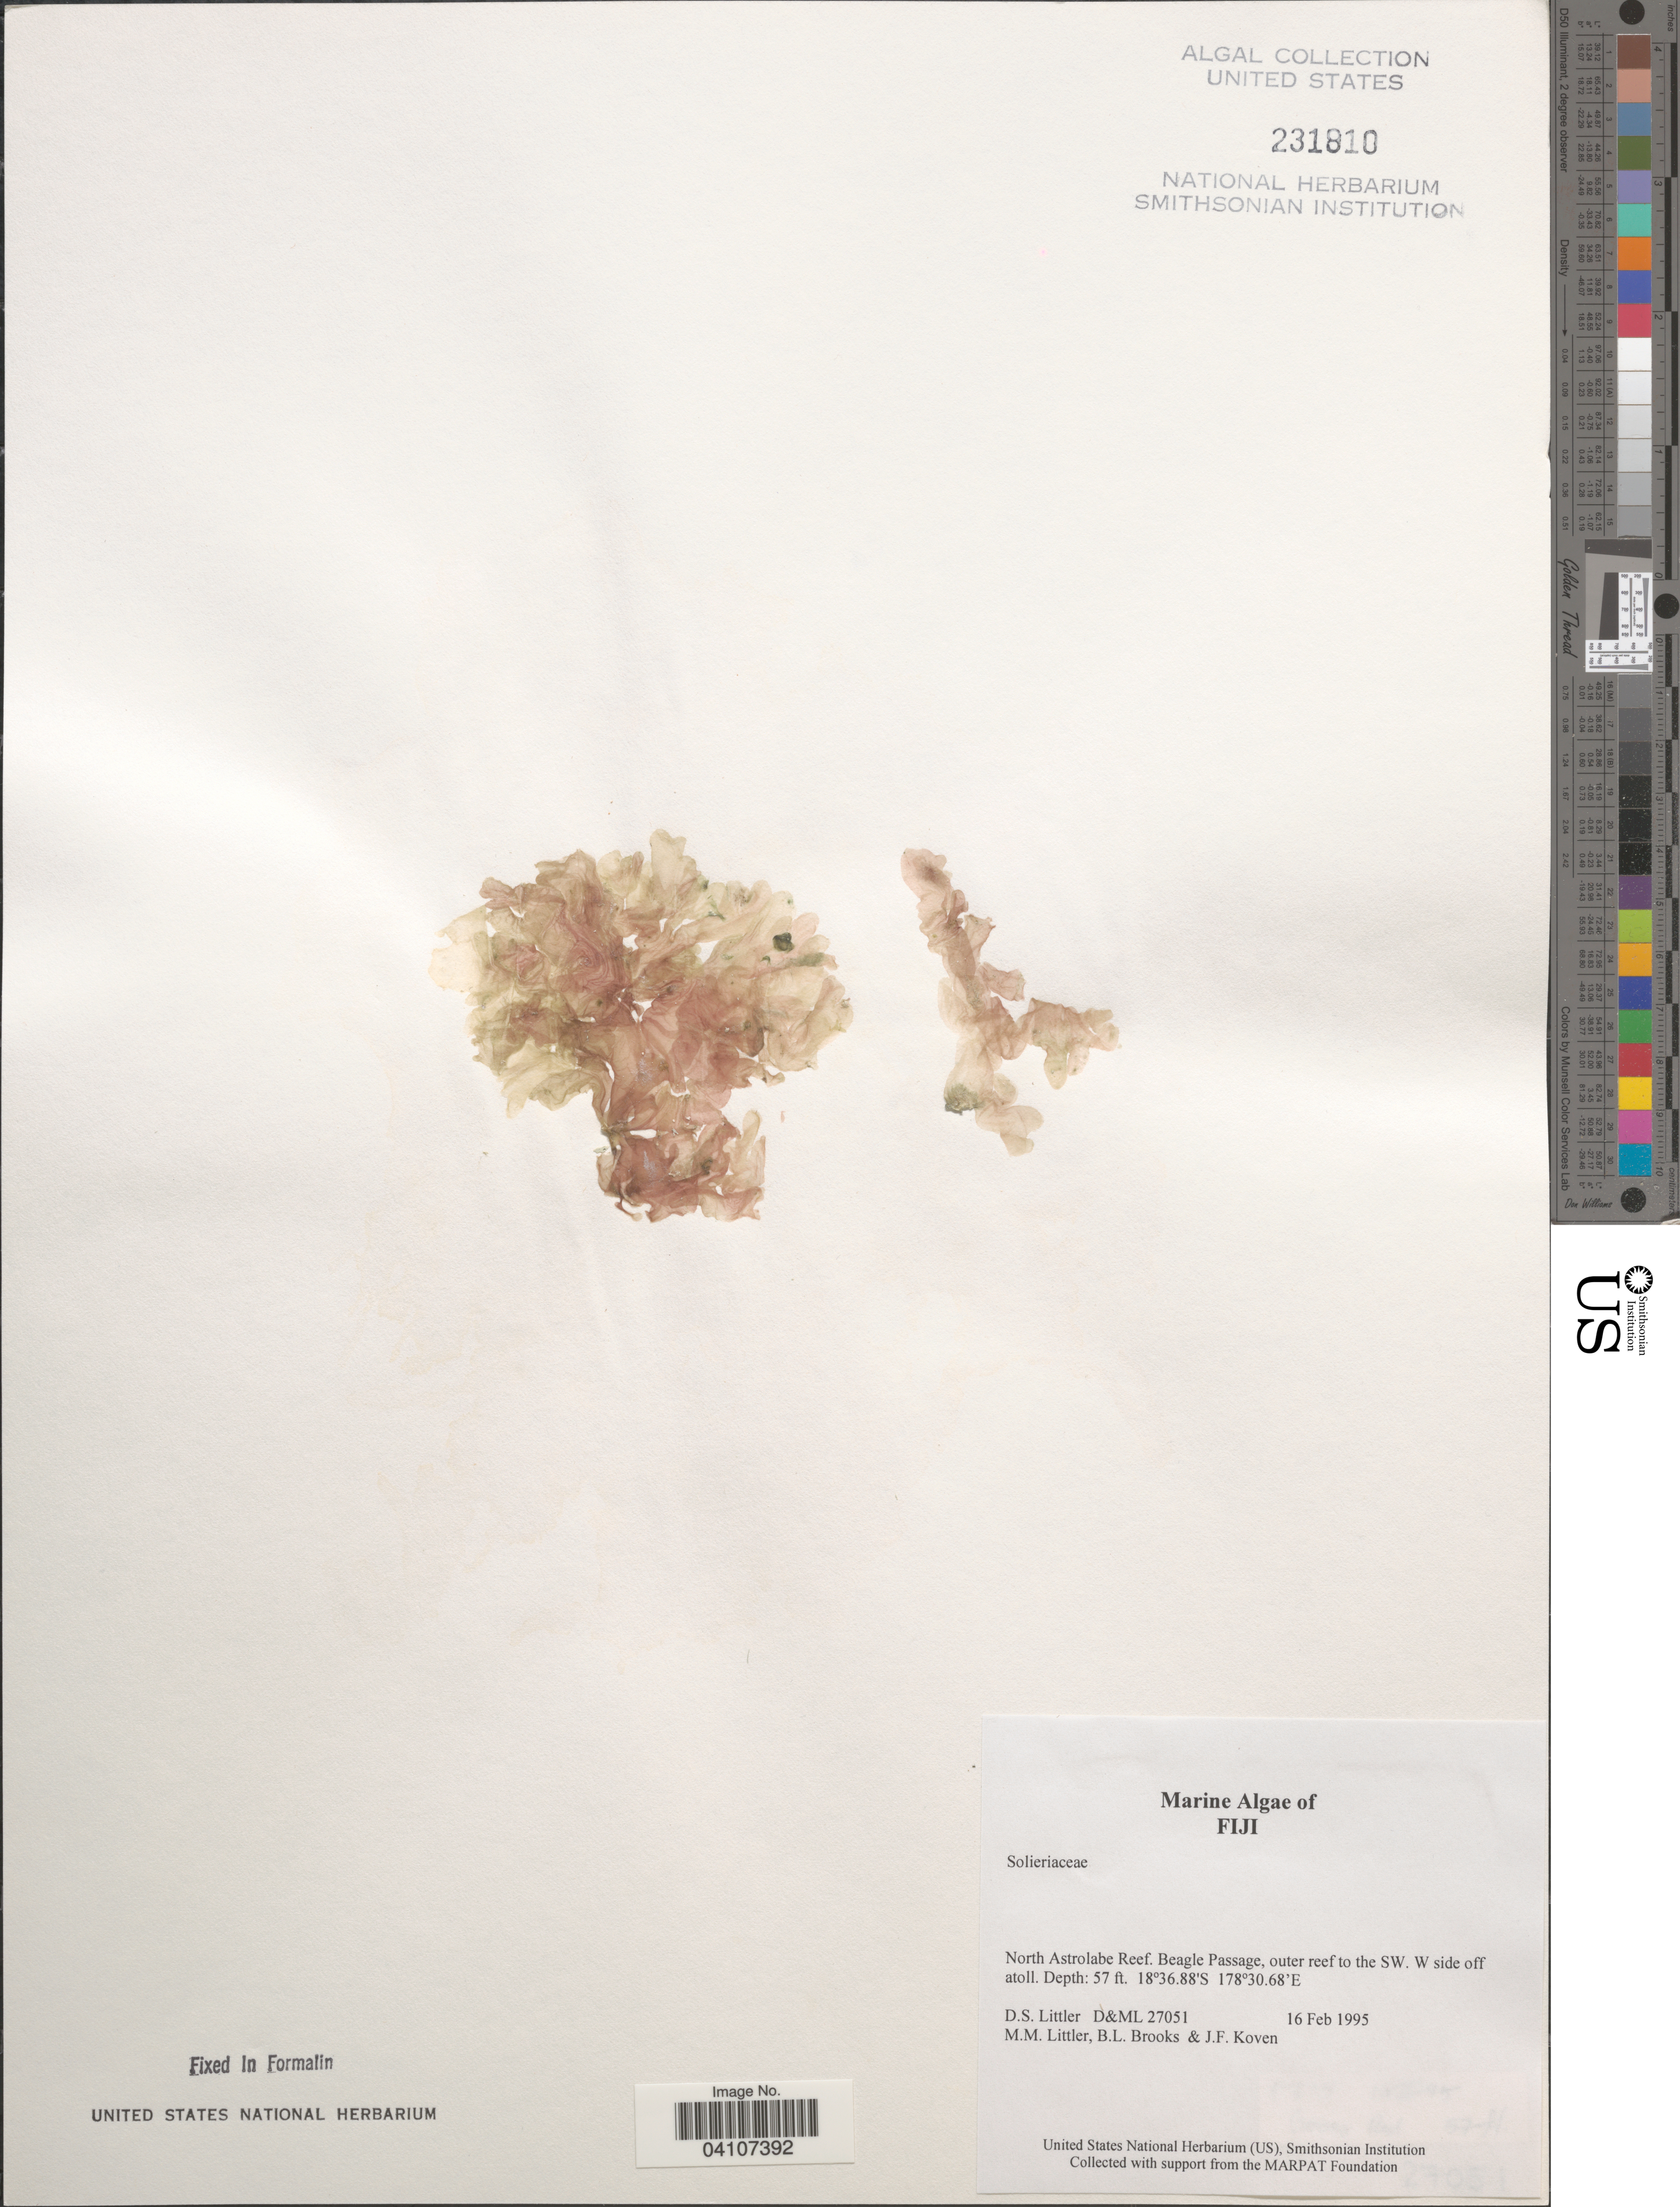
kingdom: Plantae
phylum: Rhodophyta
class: Florideophyceae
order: Gigartinales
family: Solieriaceae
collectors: D. S. Littler, B. Brooks & J. Koven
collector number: D&ML 27051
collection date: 1995-02-16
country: Fiji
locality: North Astrolabe Reef. Beagle Passage, outer reef to the SW. W side off atoll.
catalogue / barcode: US 213810